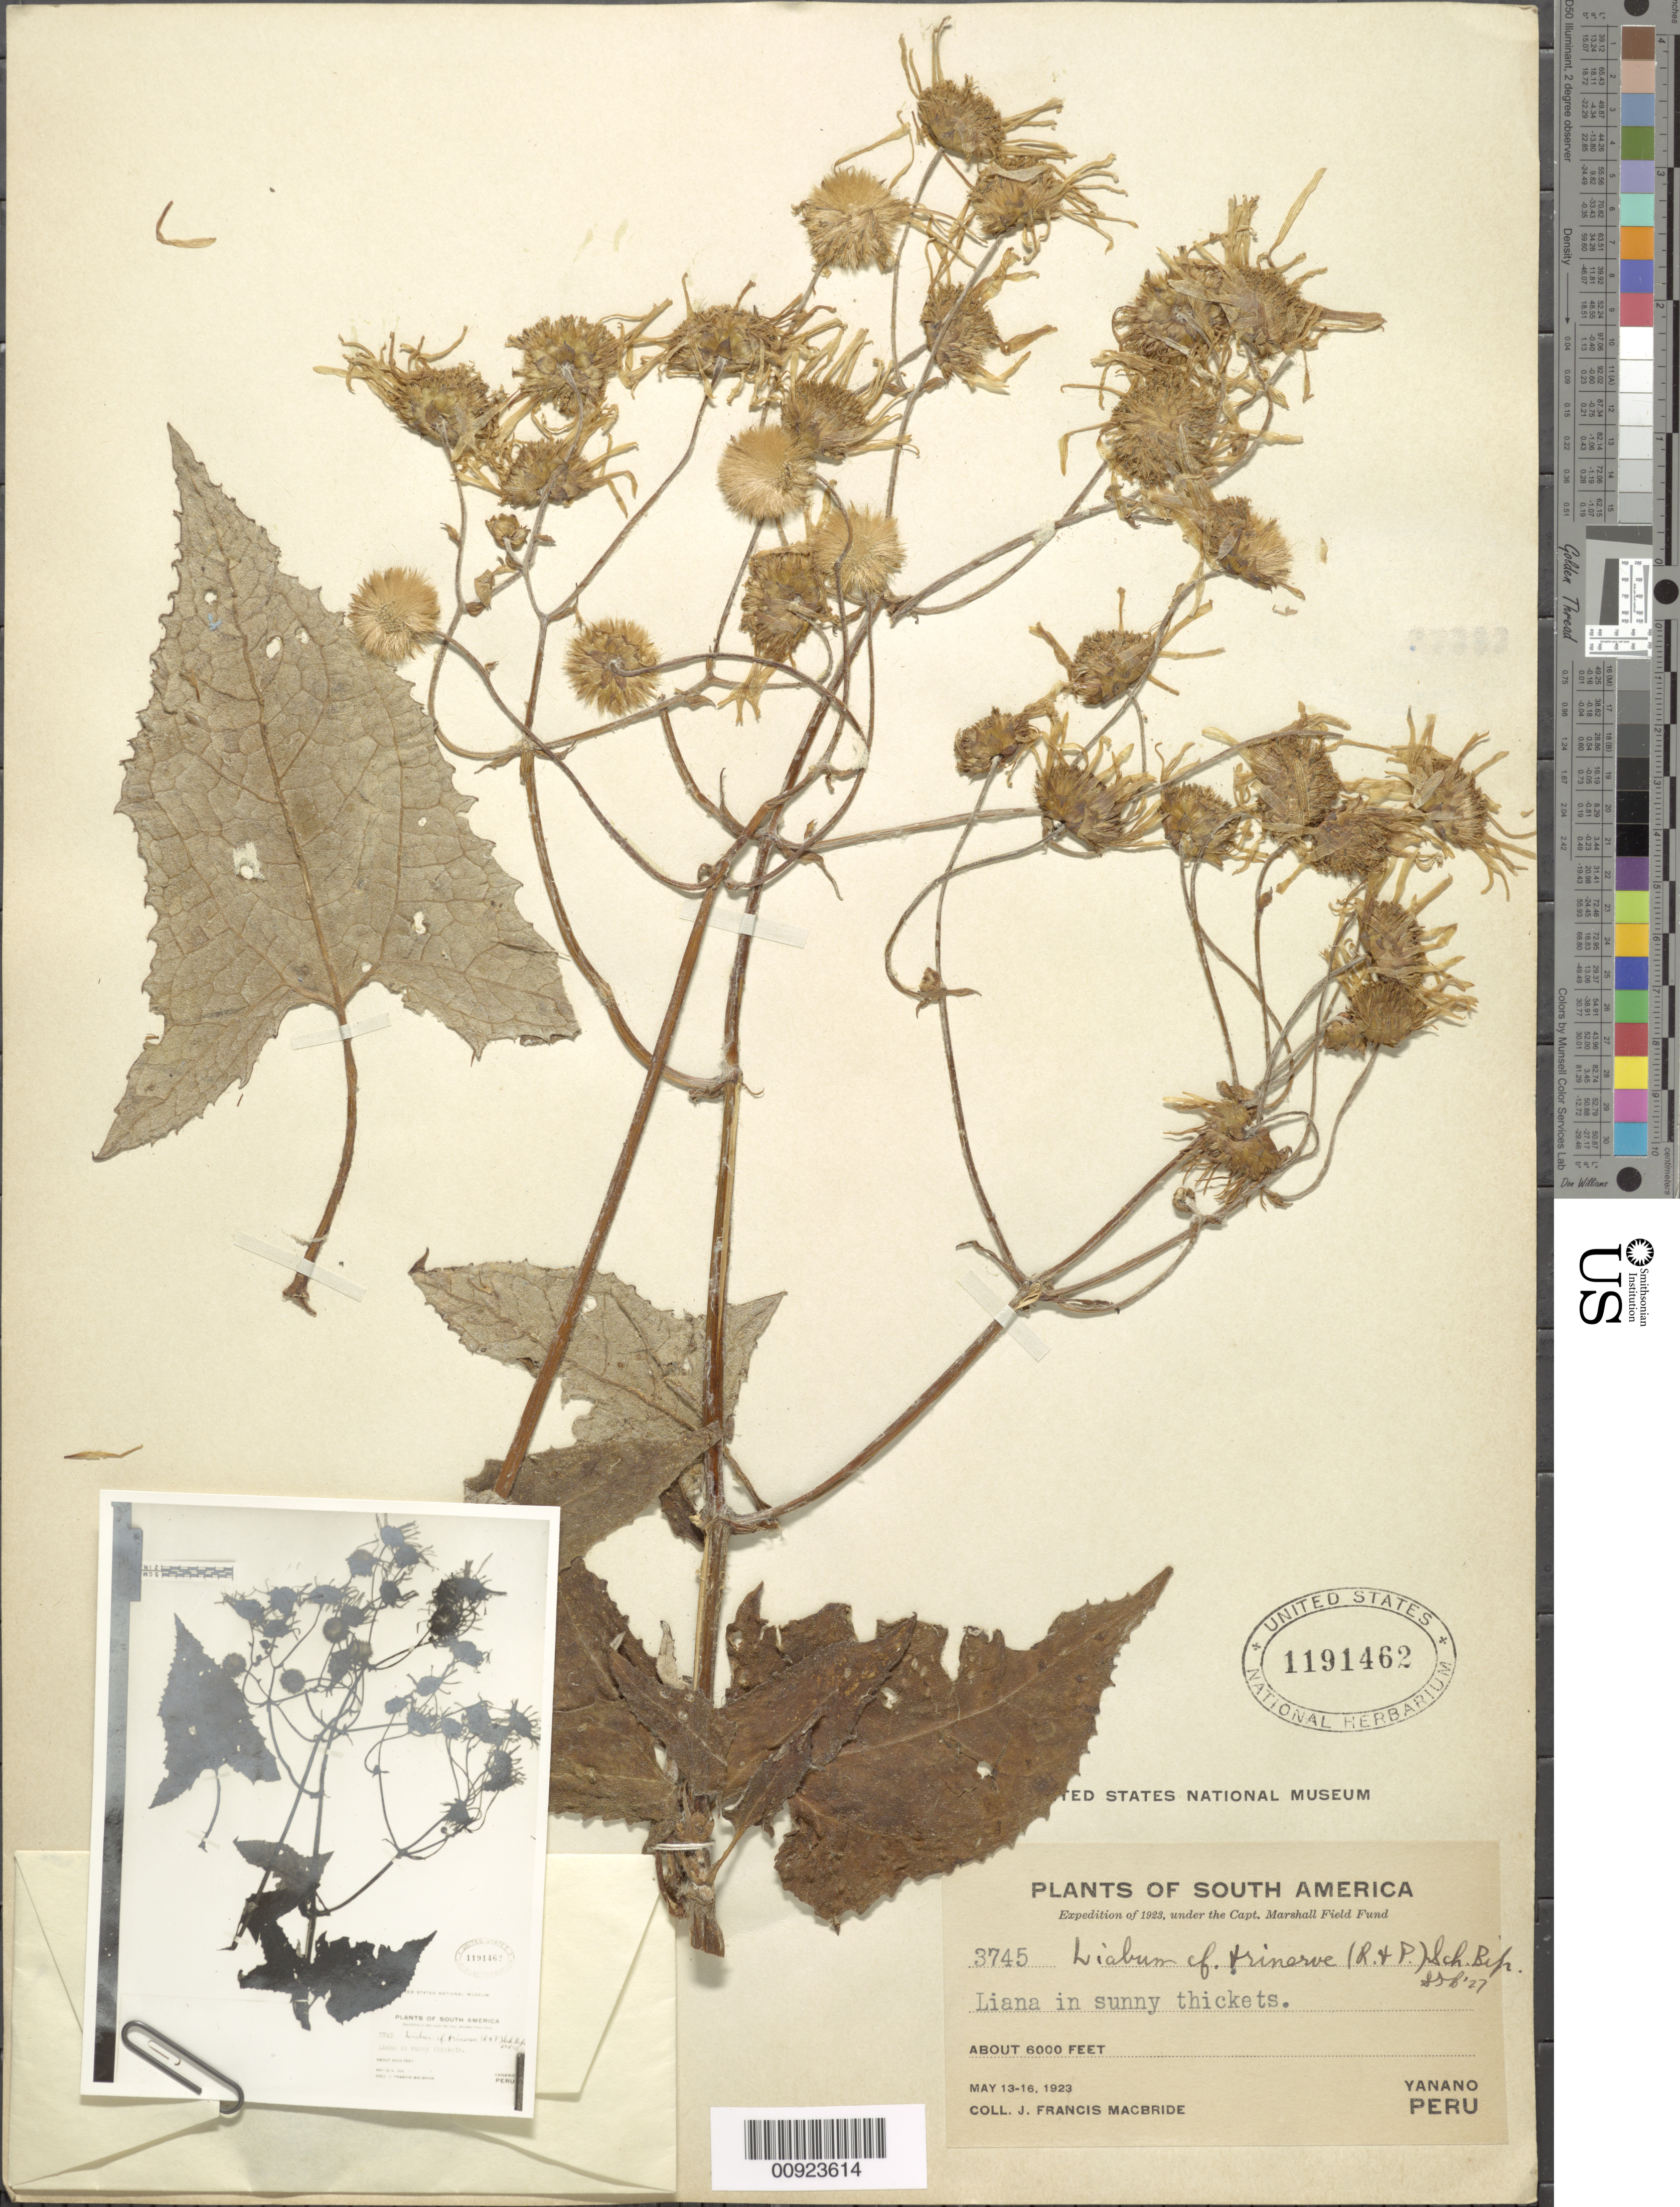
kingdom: Plantae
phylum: Tracheophyta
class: Magnoliopsida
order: Asterales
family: Asteraceae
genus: Munnozia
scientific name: Munnozia senecionidis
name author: Benth.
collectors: J. F. Macbride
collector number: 3745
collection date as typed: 13 May 1923 to 16 May 1923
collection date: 1923-05-13/1923-05-16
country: Peru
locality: Yanano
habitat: Sunny thickets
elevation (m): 1829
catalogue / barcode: US 1191462